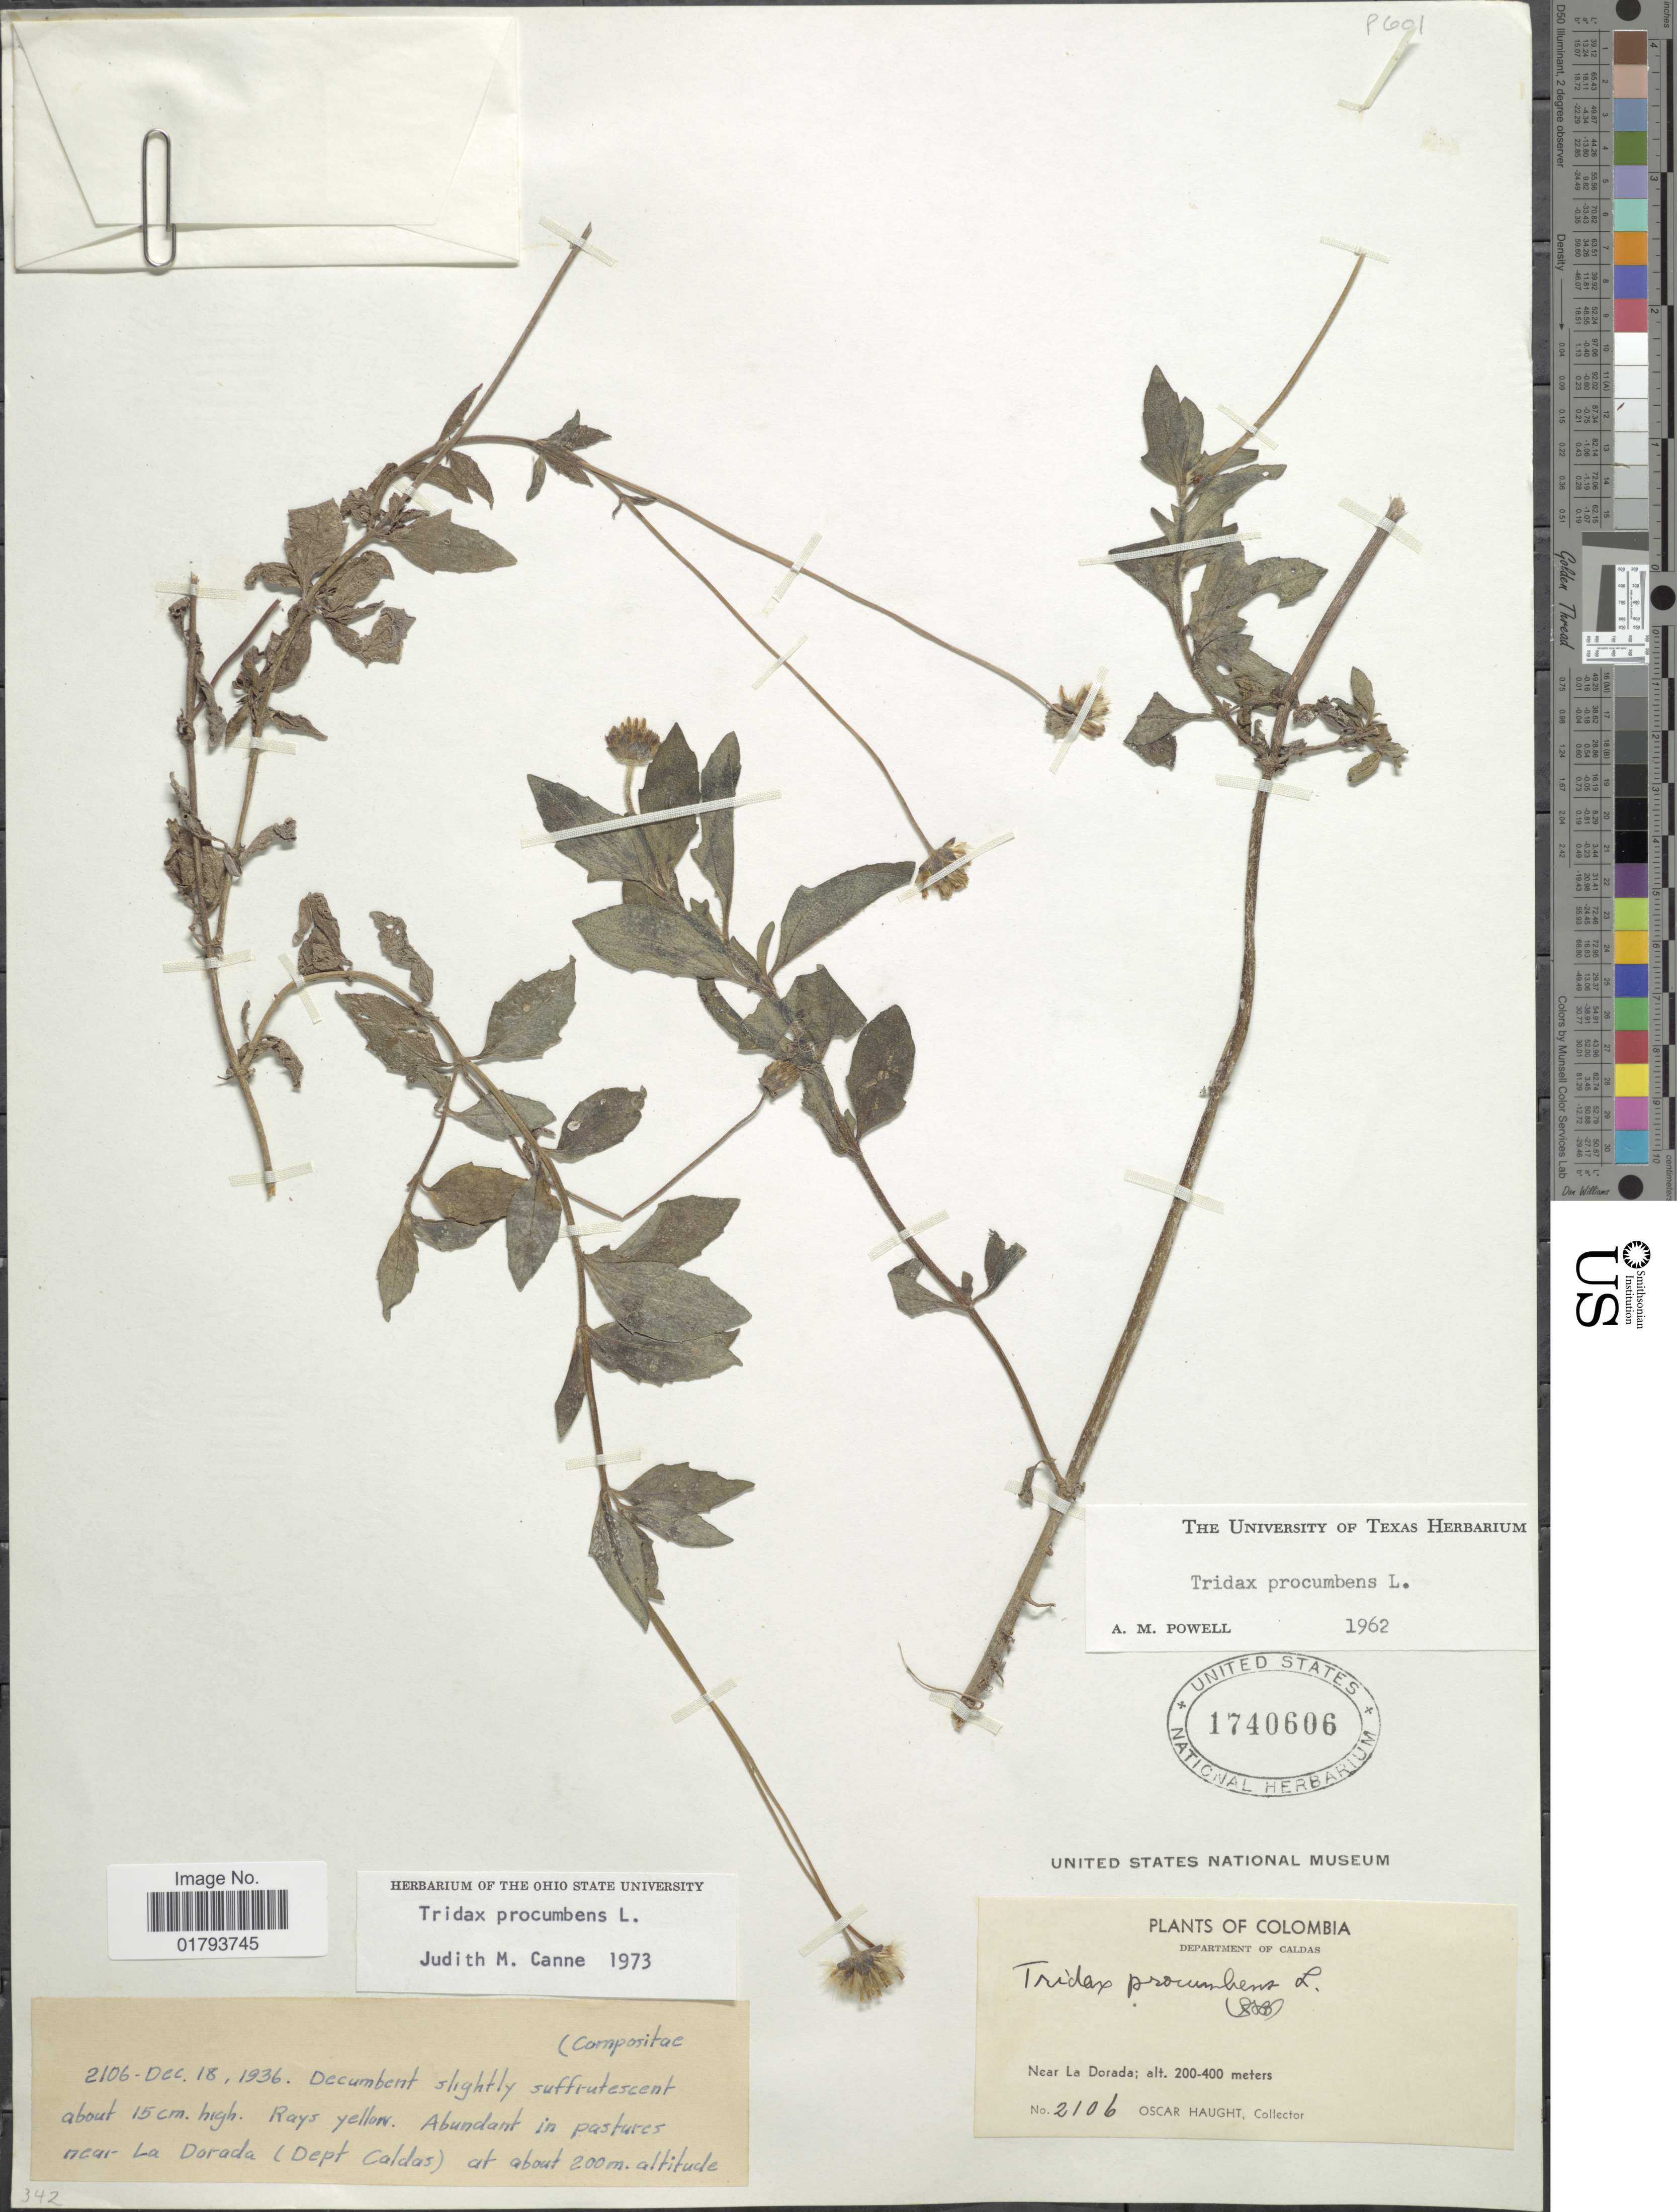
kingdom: Plantae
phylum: Tracheophyta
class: Magnoliopsida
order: Asterales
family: Asteraceae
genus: Tridax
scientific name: Tridax procumbens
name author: L.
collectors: O. L. Haught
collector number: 2106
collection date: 1936-12-18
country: Colombia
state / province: Caldas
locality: Near La Dorada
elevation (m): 200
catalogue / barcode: US 1740606